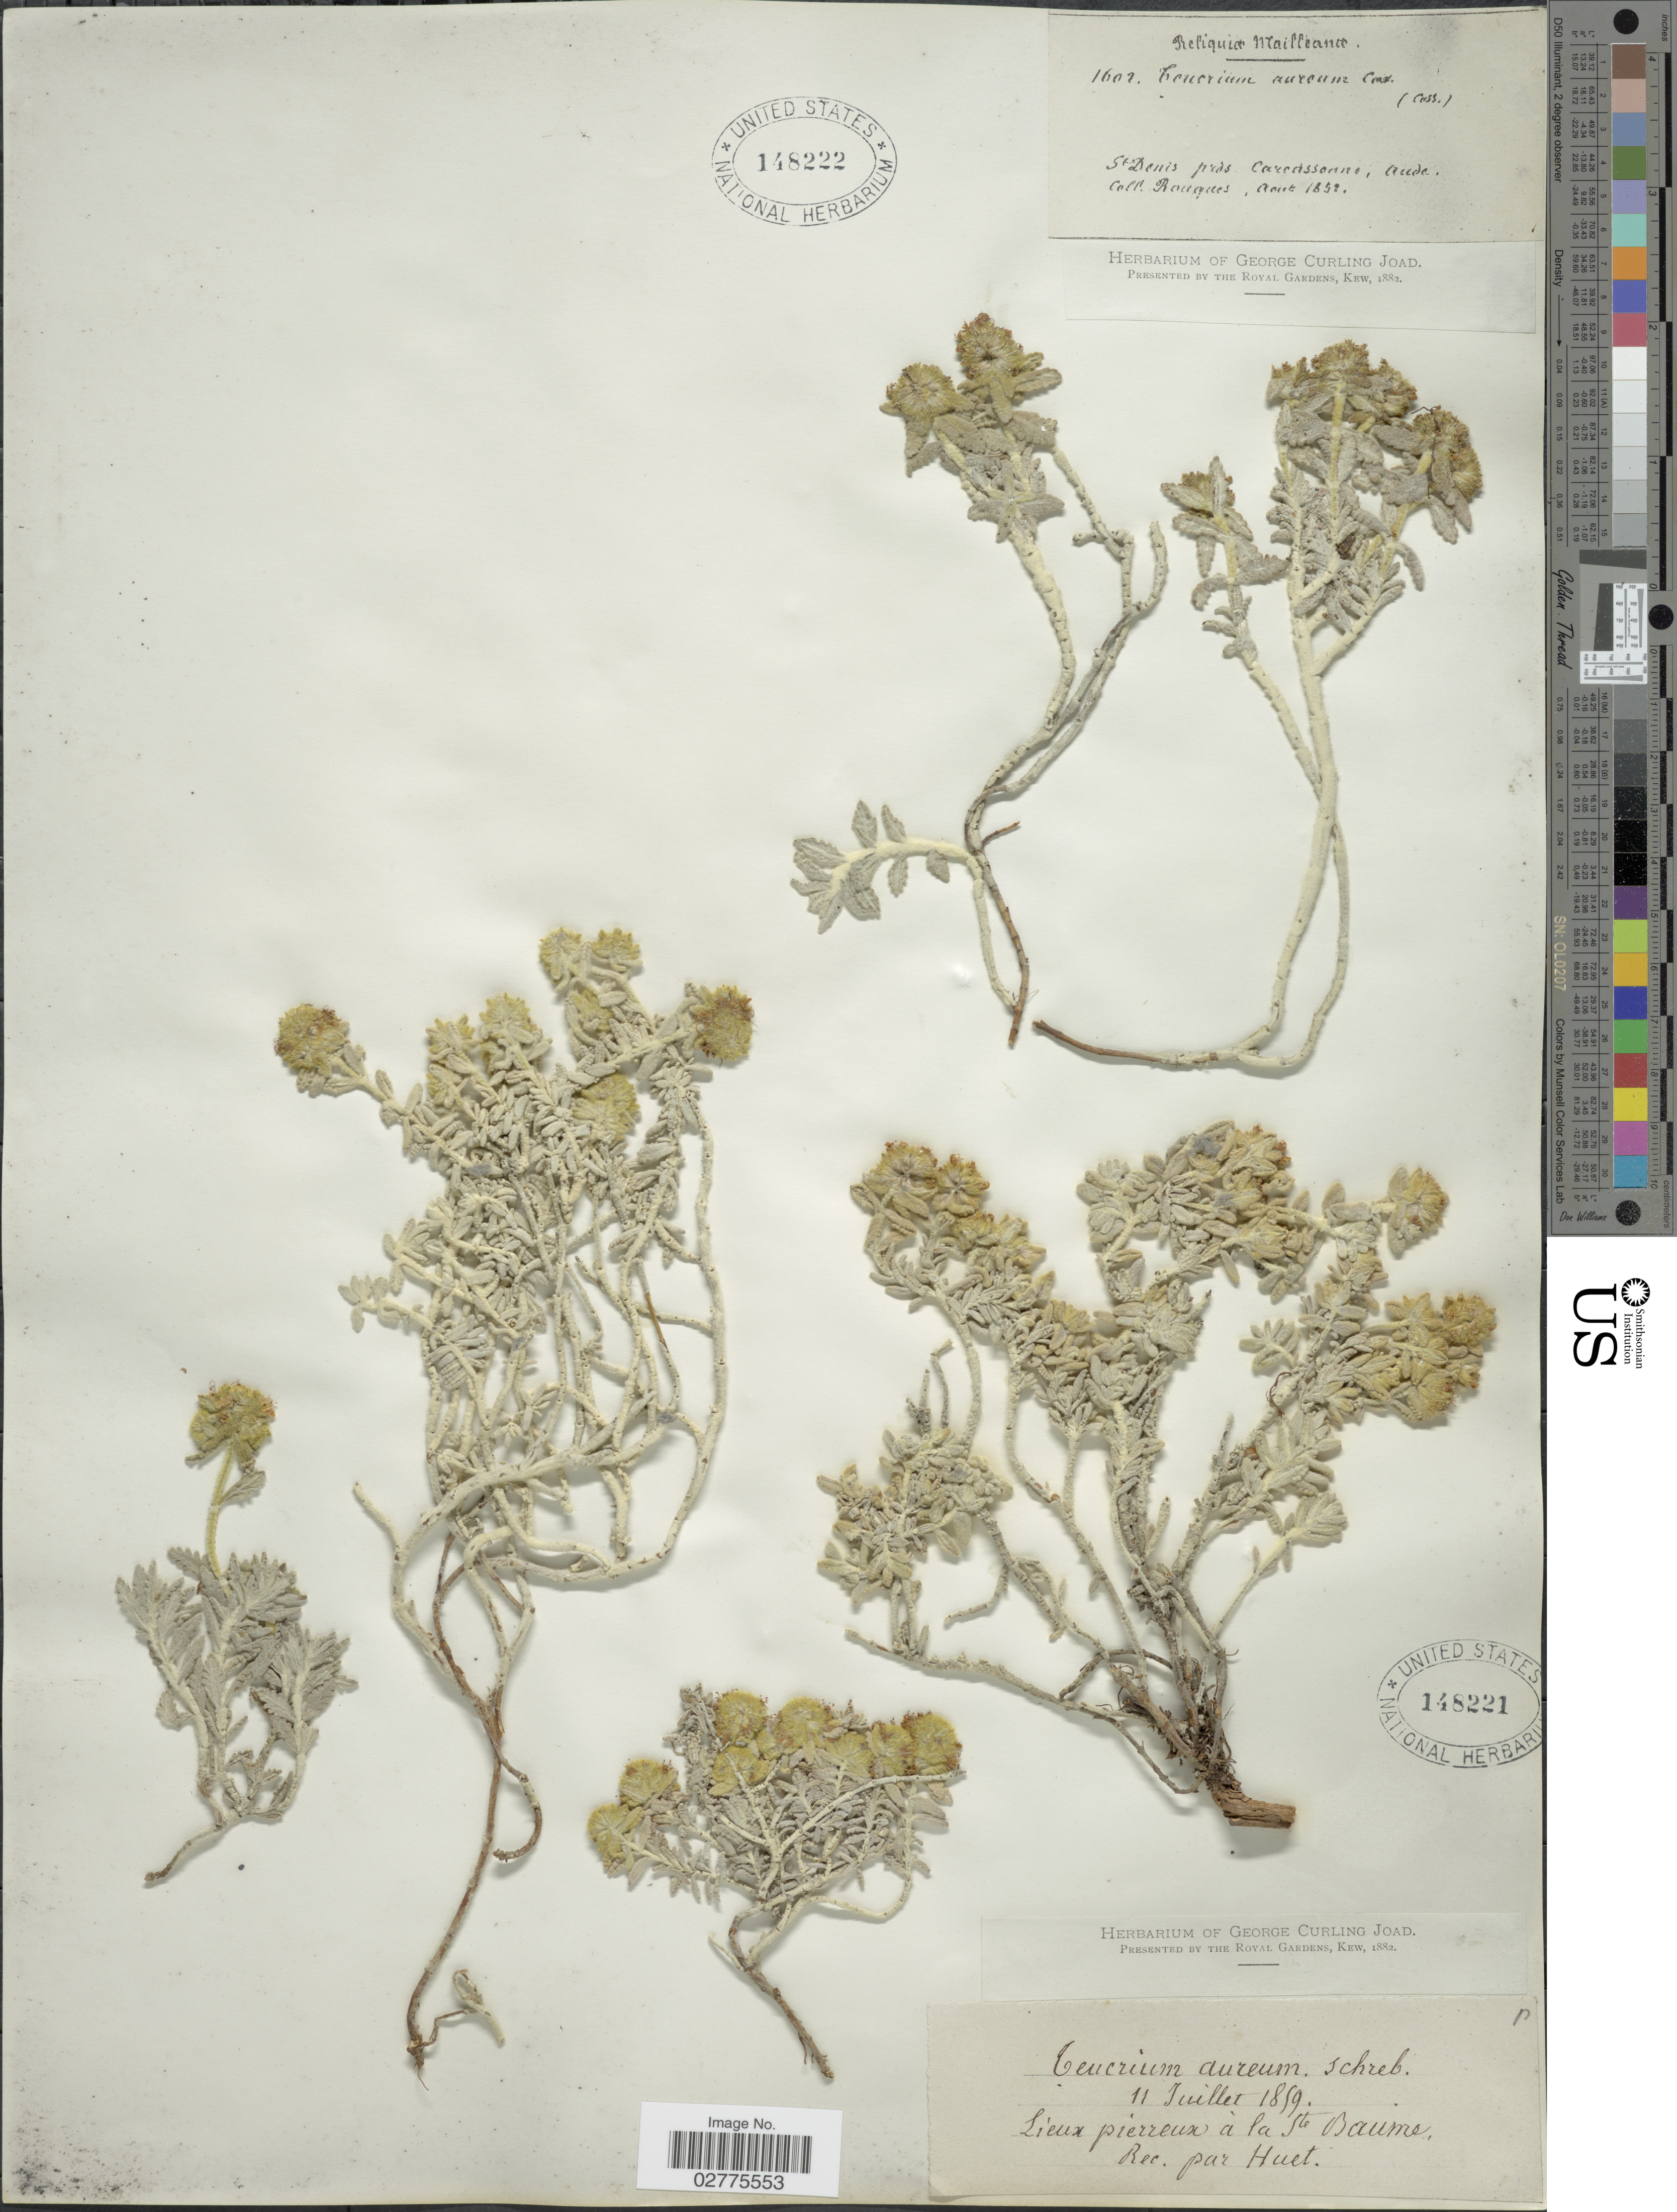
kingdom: Plantae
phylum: Tracheophyta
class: Magnoliopsida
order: Lamiales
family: Lamiaceae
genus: Teucrium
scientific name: Teucrium aureum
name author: Schreb.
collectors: -. Huet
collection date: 1859-07-11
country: France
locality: Lieux pierreux á la Ste Baume.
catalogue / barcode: US 148221